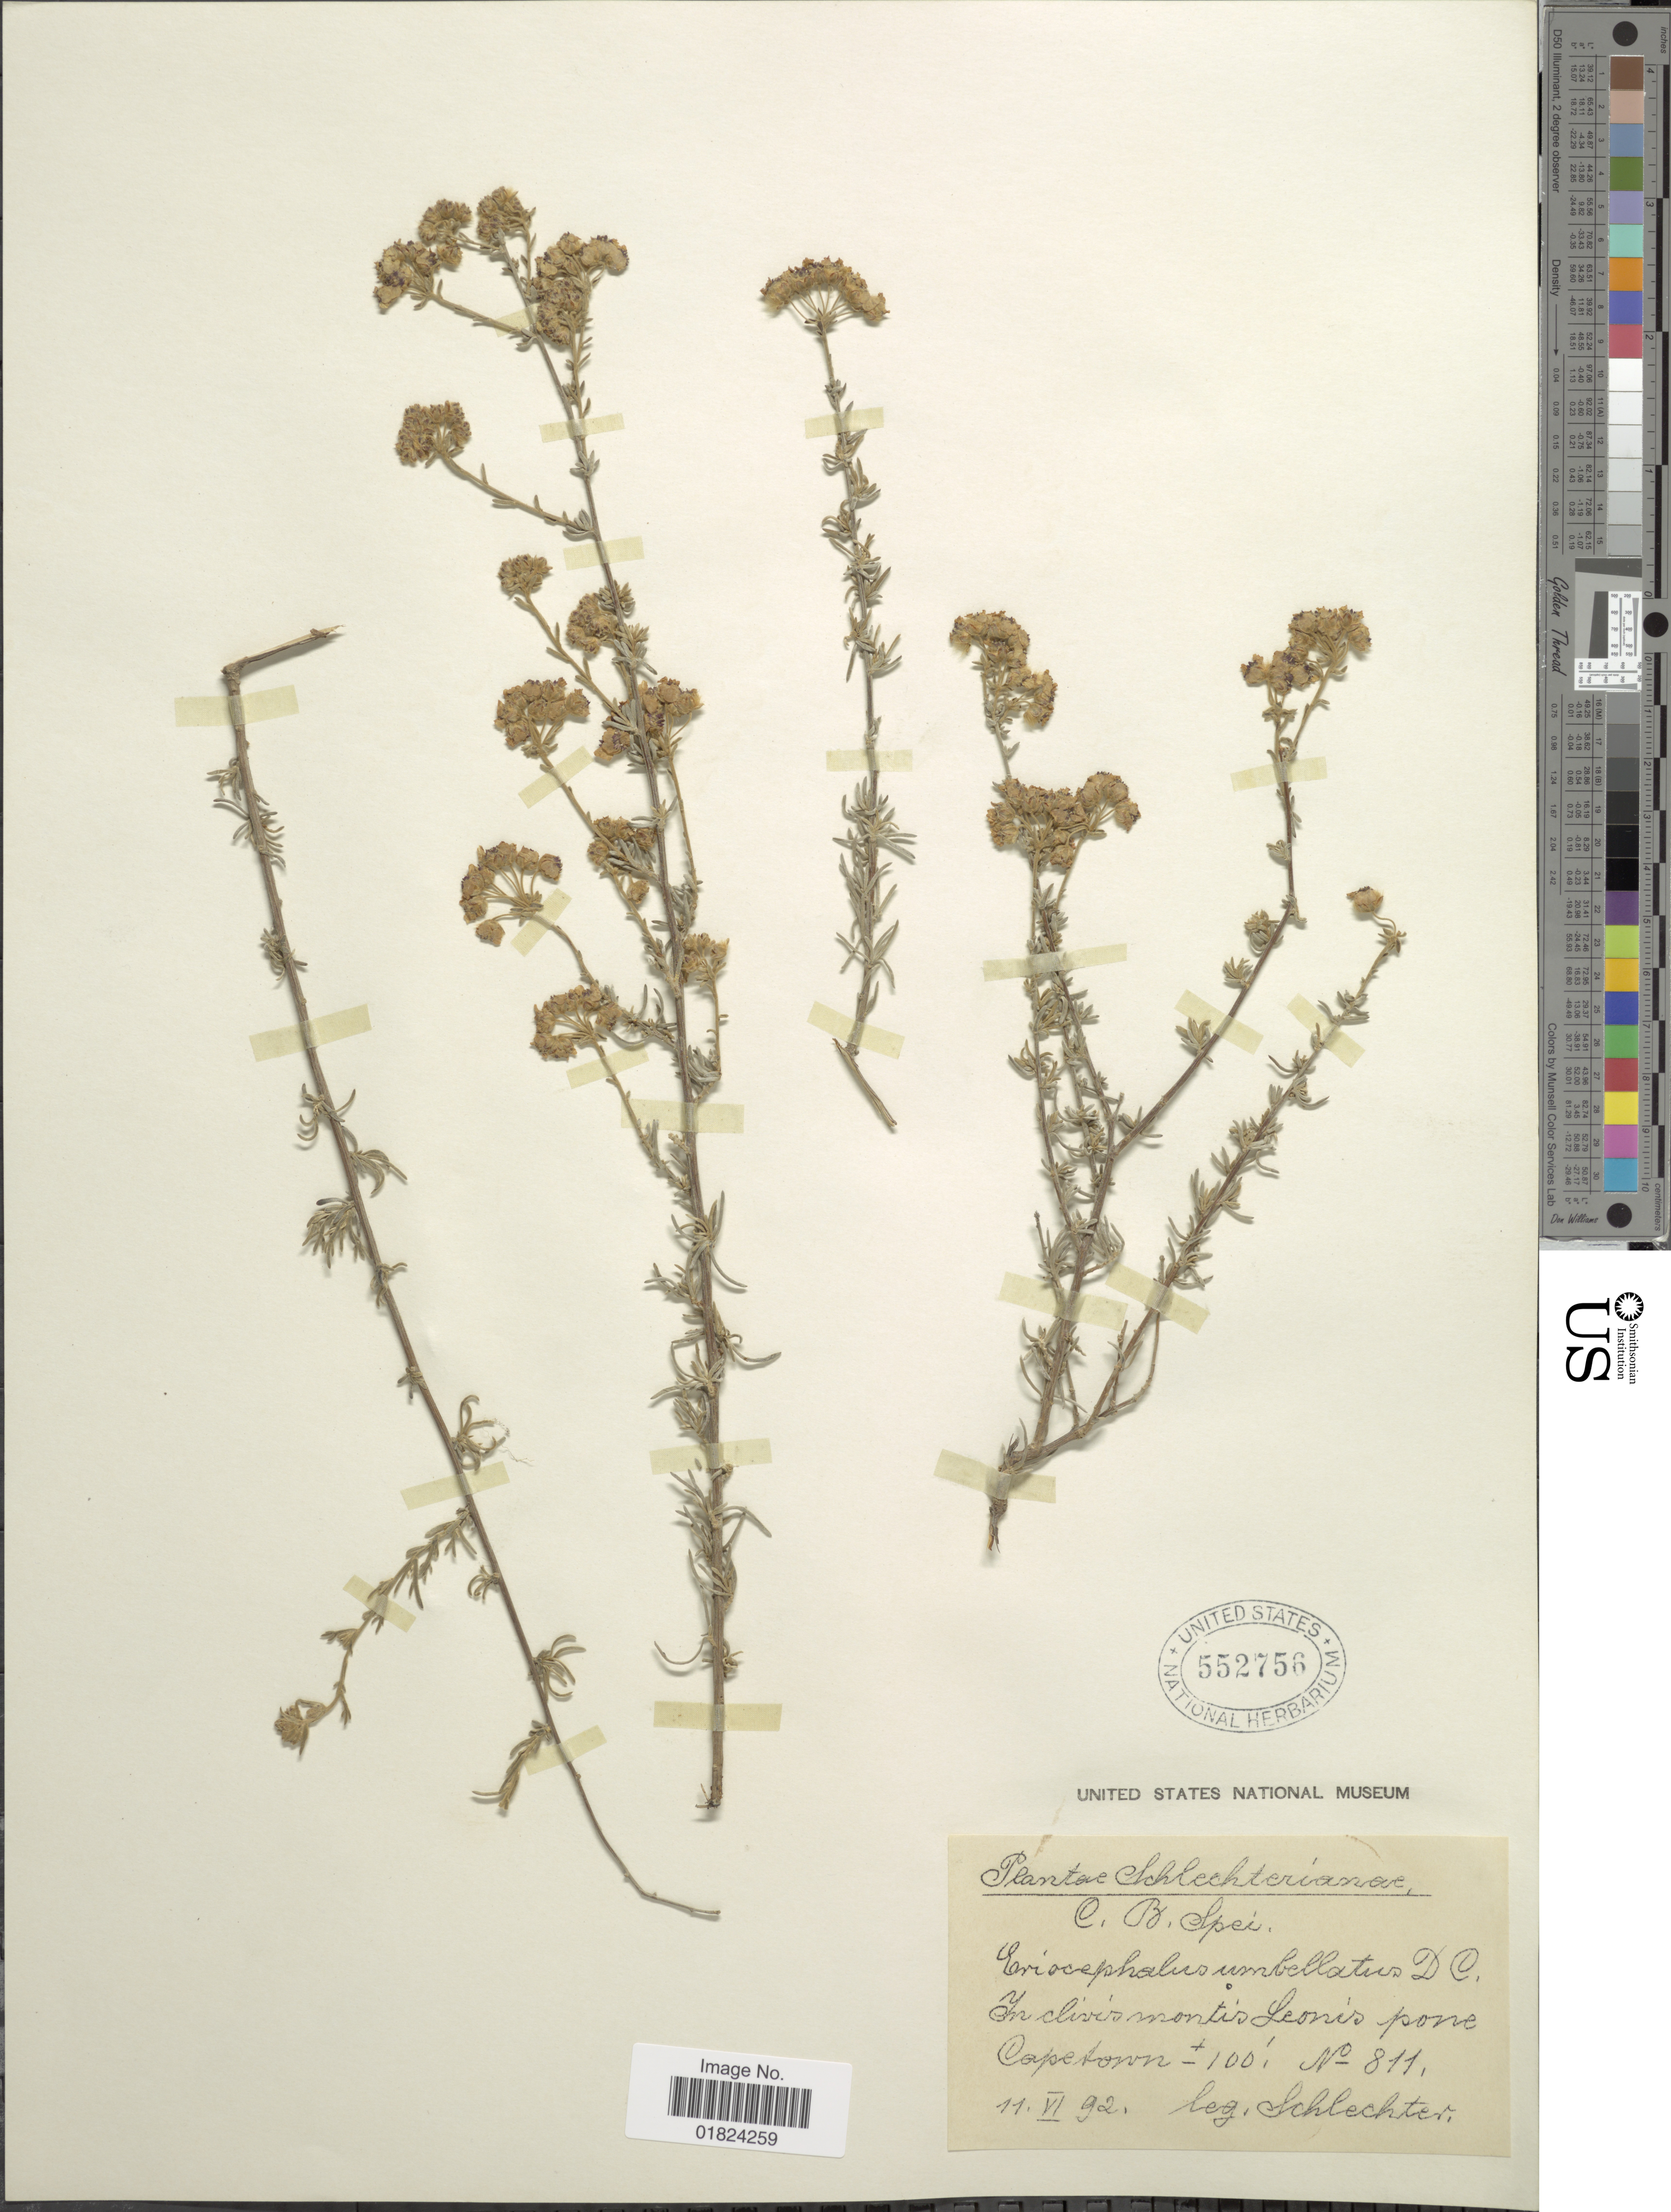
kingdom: Plantae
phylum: Tracheophyta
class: Magnoliopsida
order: Asterales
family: Asteraceae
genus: Eriocephalus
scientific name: Eriocephalus africanus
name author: L.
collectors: Schlechter, --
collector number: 811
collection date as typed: Transcribed d/m/y: 11/6/92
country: South Africa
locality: In clivis montis Leonis pone, Capetown.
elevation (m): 30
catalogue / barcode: US 52756